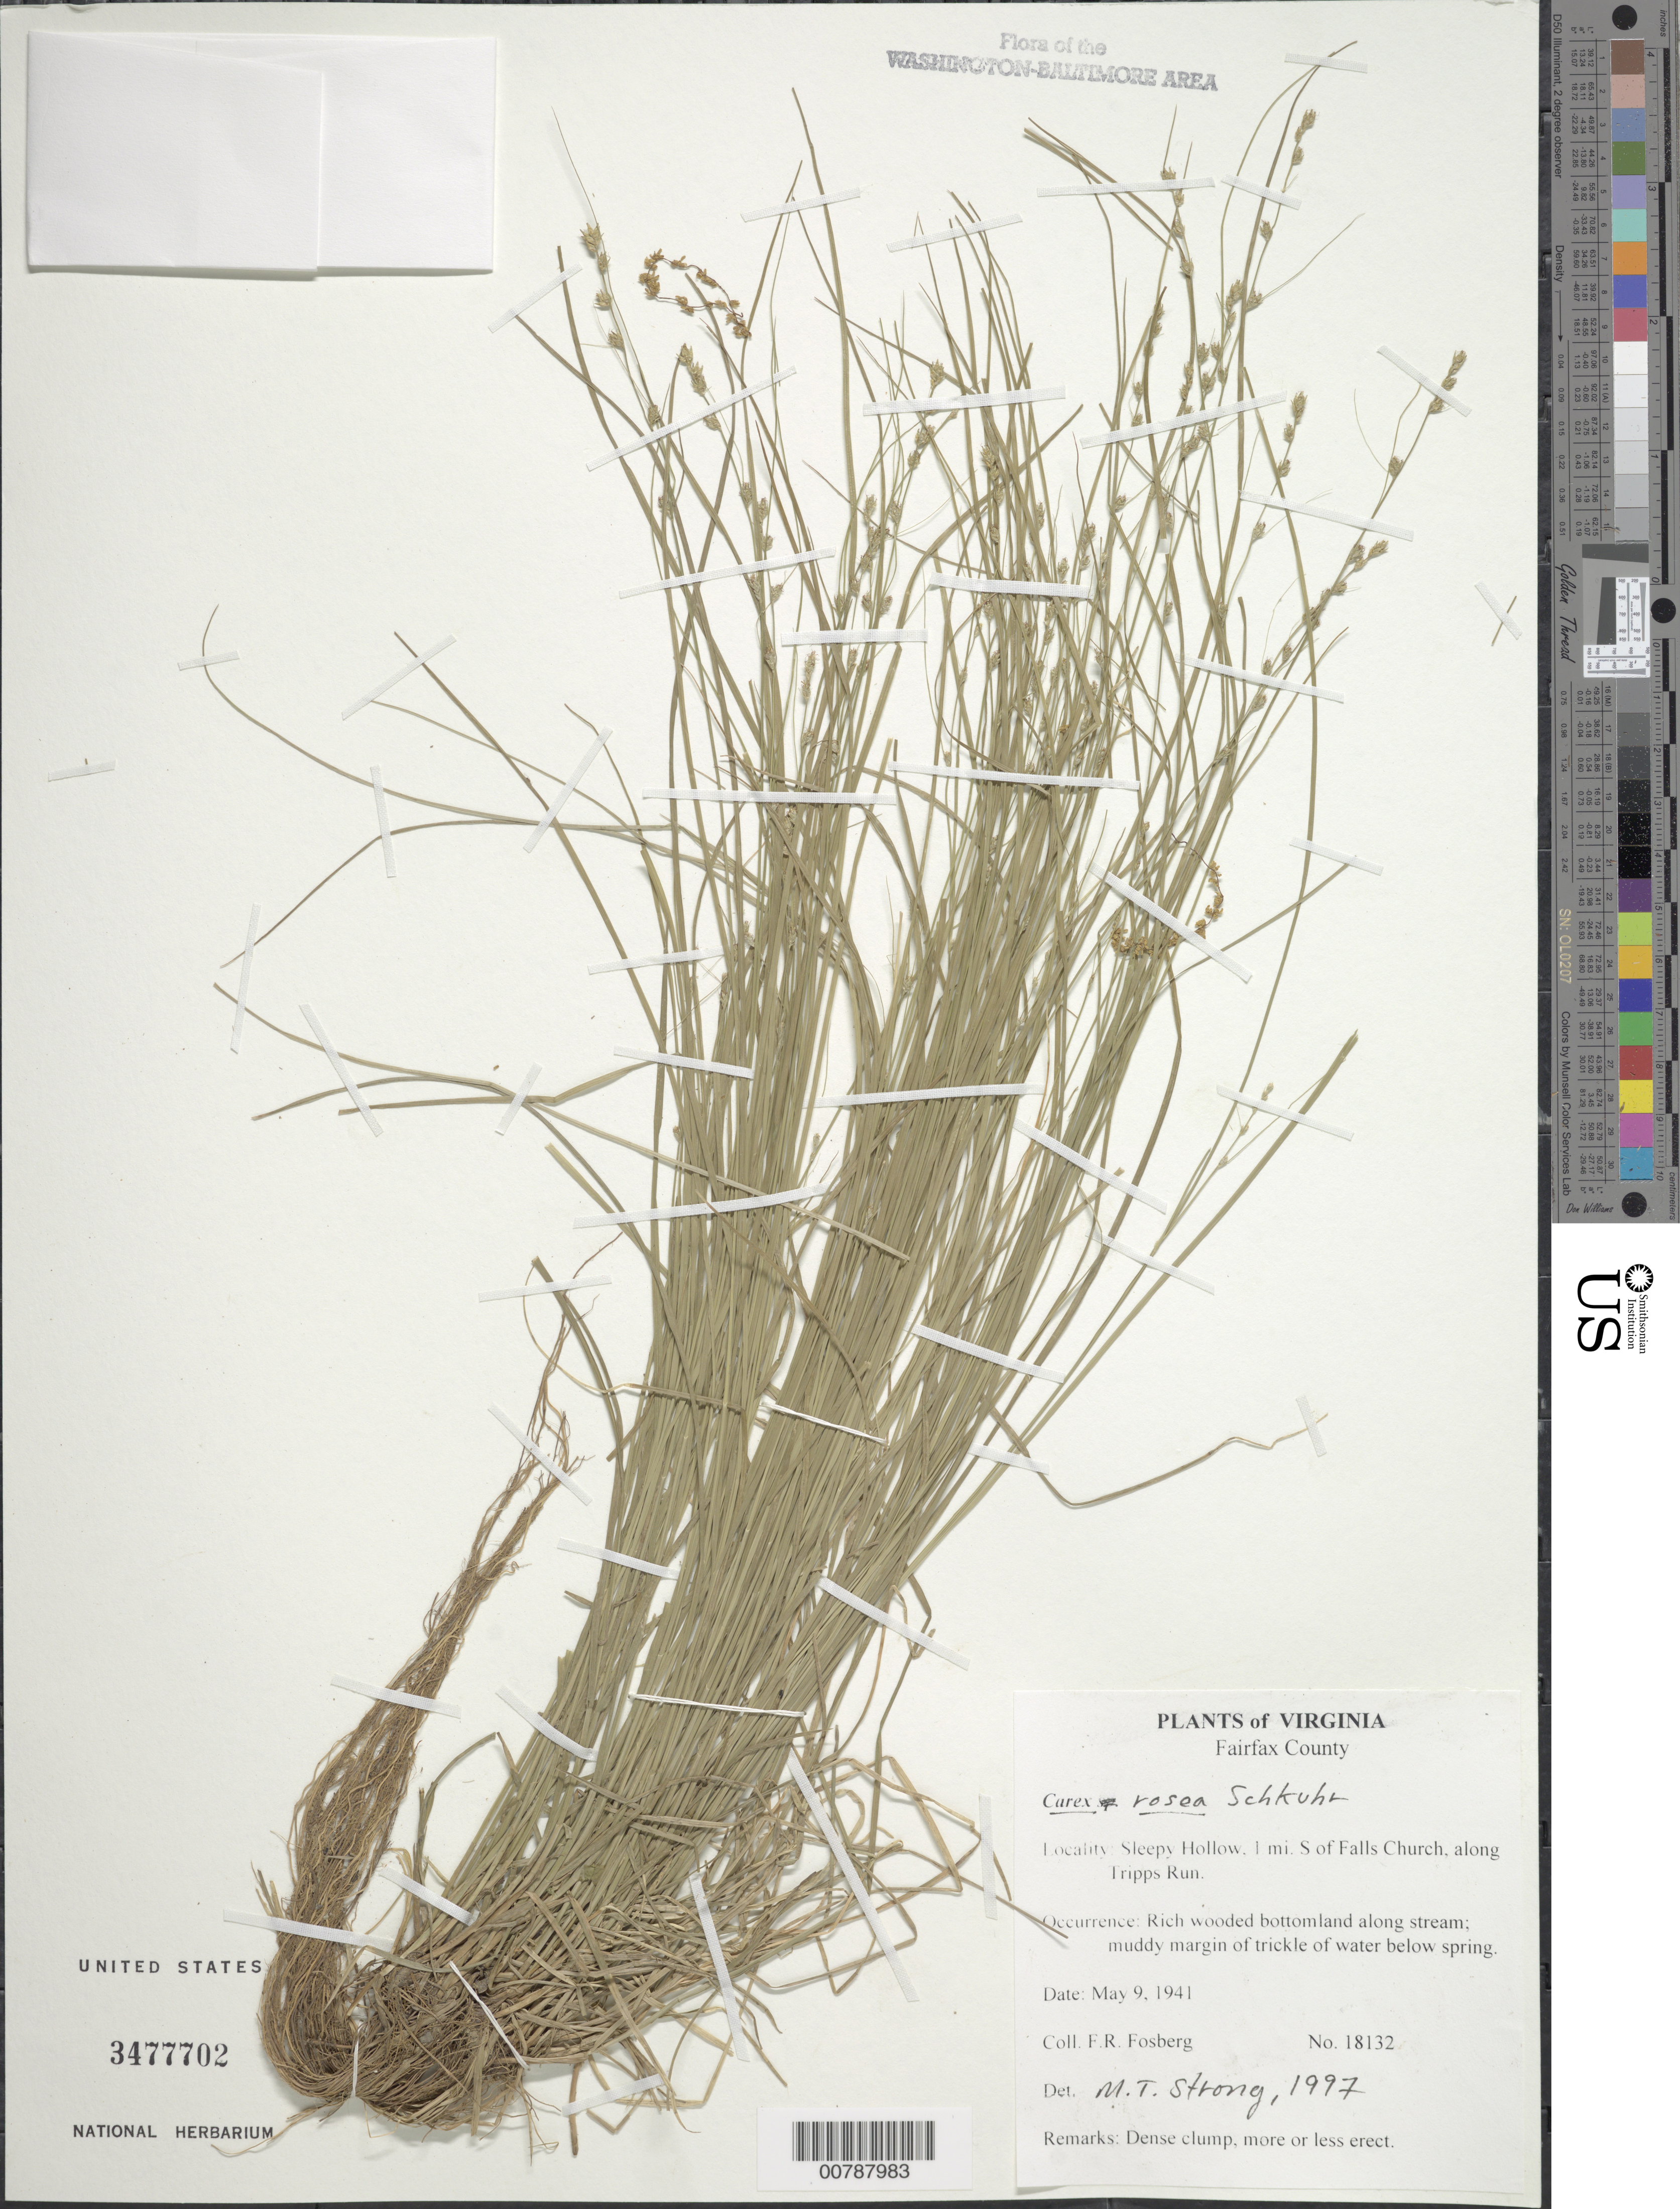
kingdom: Plantae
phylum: Tracheophyta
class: Liliopsida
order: Poales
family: Cyperaceae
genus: Carex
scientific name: Carex rosea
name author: Willd.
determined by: Strong, M. T., (US), Smithsonian Institution - National Museum of Natural History (UNITED STATES)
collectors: F. R. Fosberg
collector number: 18132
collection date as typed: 09 May 1941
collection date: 1941-05-09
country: United States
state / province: Virginia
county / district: Fairfax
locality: Sleepy Hollow, 1 mi. S of Falls Church, along Tripps Run.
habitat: Rich wooded bottomland along stream; muddy margin of trickle of water below spring.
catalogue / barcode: US 3477702